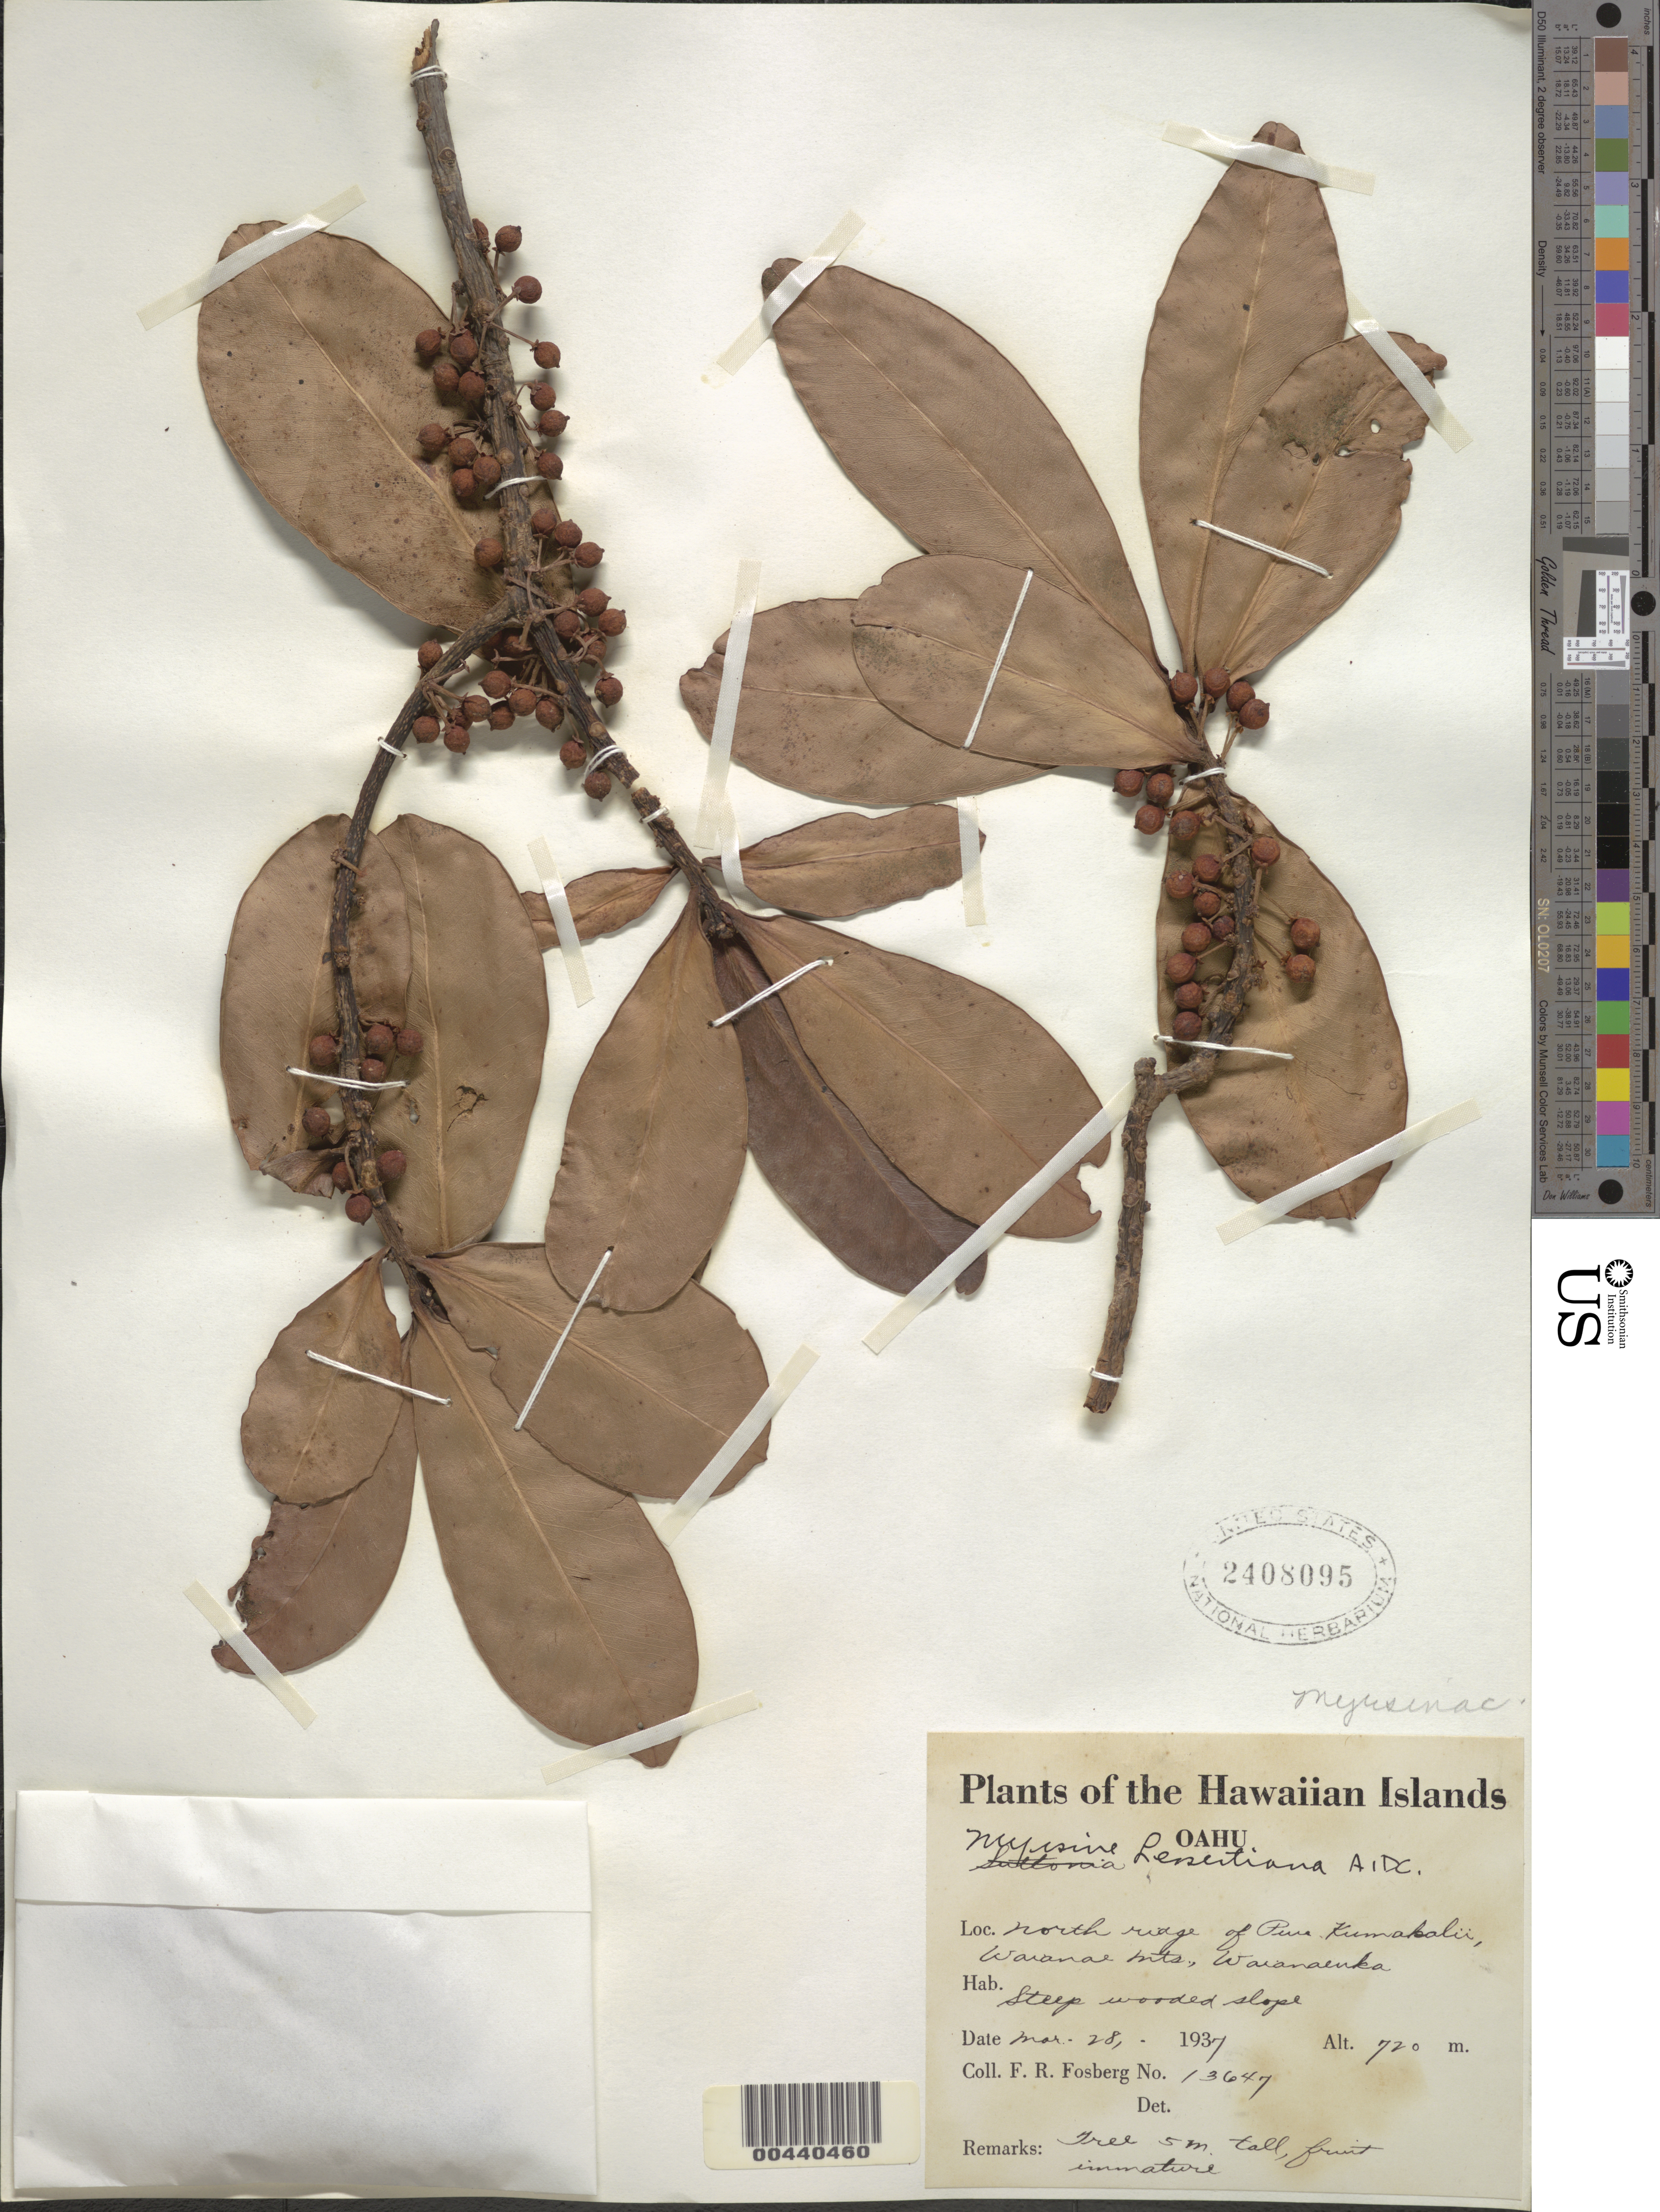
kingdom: Plantae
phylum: Tracheophyta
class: Magnoliopsida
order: Ericales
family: Primulaceae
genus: Myrsine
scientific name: Myrsine lessertiana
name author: A. DC.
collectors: F. R. Fosberg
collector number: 13647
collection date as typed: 28 Mar 1937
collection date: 1937-03-28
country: United States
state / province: Hawaii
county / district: Honolulu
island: Oahu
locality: N ridge of Puu Kumakalii, Waianae Mts., Waianaeuka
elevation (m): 720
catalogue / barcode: US 2408095